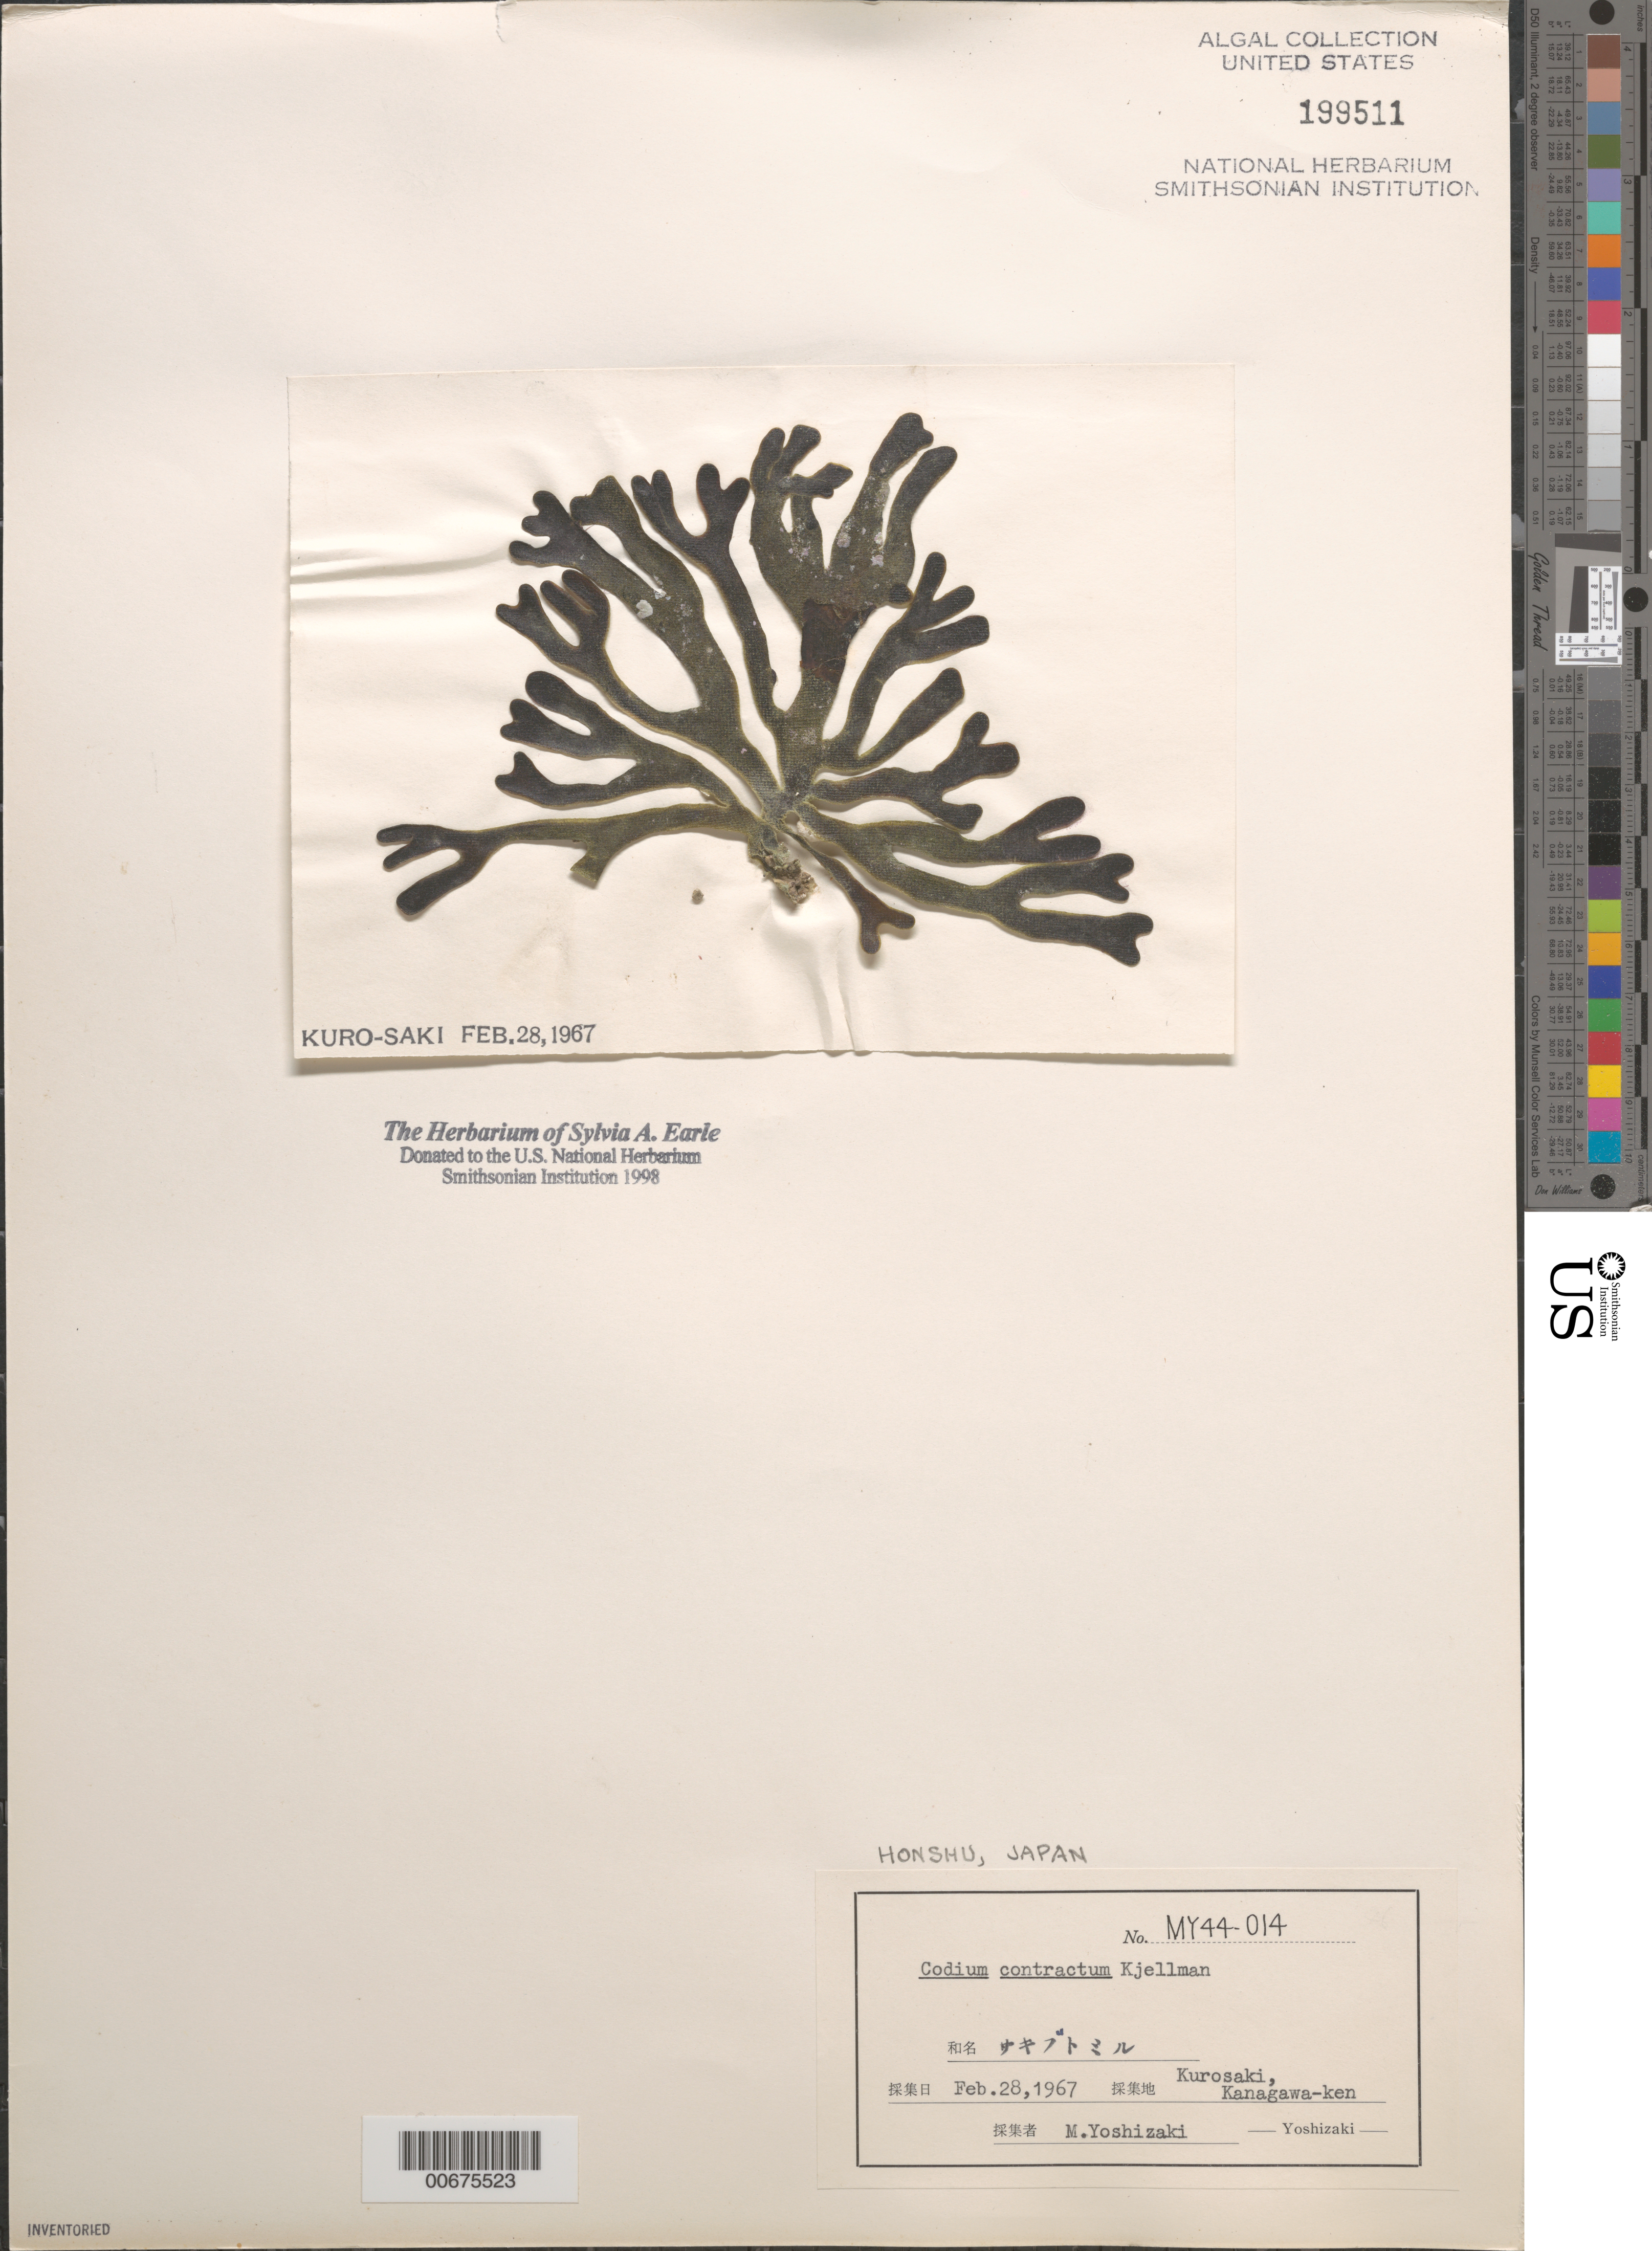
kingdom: Plantae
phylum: Chlorophyta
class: Ulvophyceae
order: Bryopsidales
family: Codiaceae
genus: Codium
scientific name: Codium contractum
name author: Kjellm.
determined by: Yoshizaki, M.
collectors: M. Yoshizaki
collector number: My 44-014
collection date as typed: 28 Feb 1967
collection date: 1967-02-28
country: Japan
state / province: Kanagawa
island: Honshu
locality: Kurosaki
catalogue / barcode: US 199511